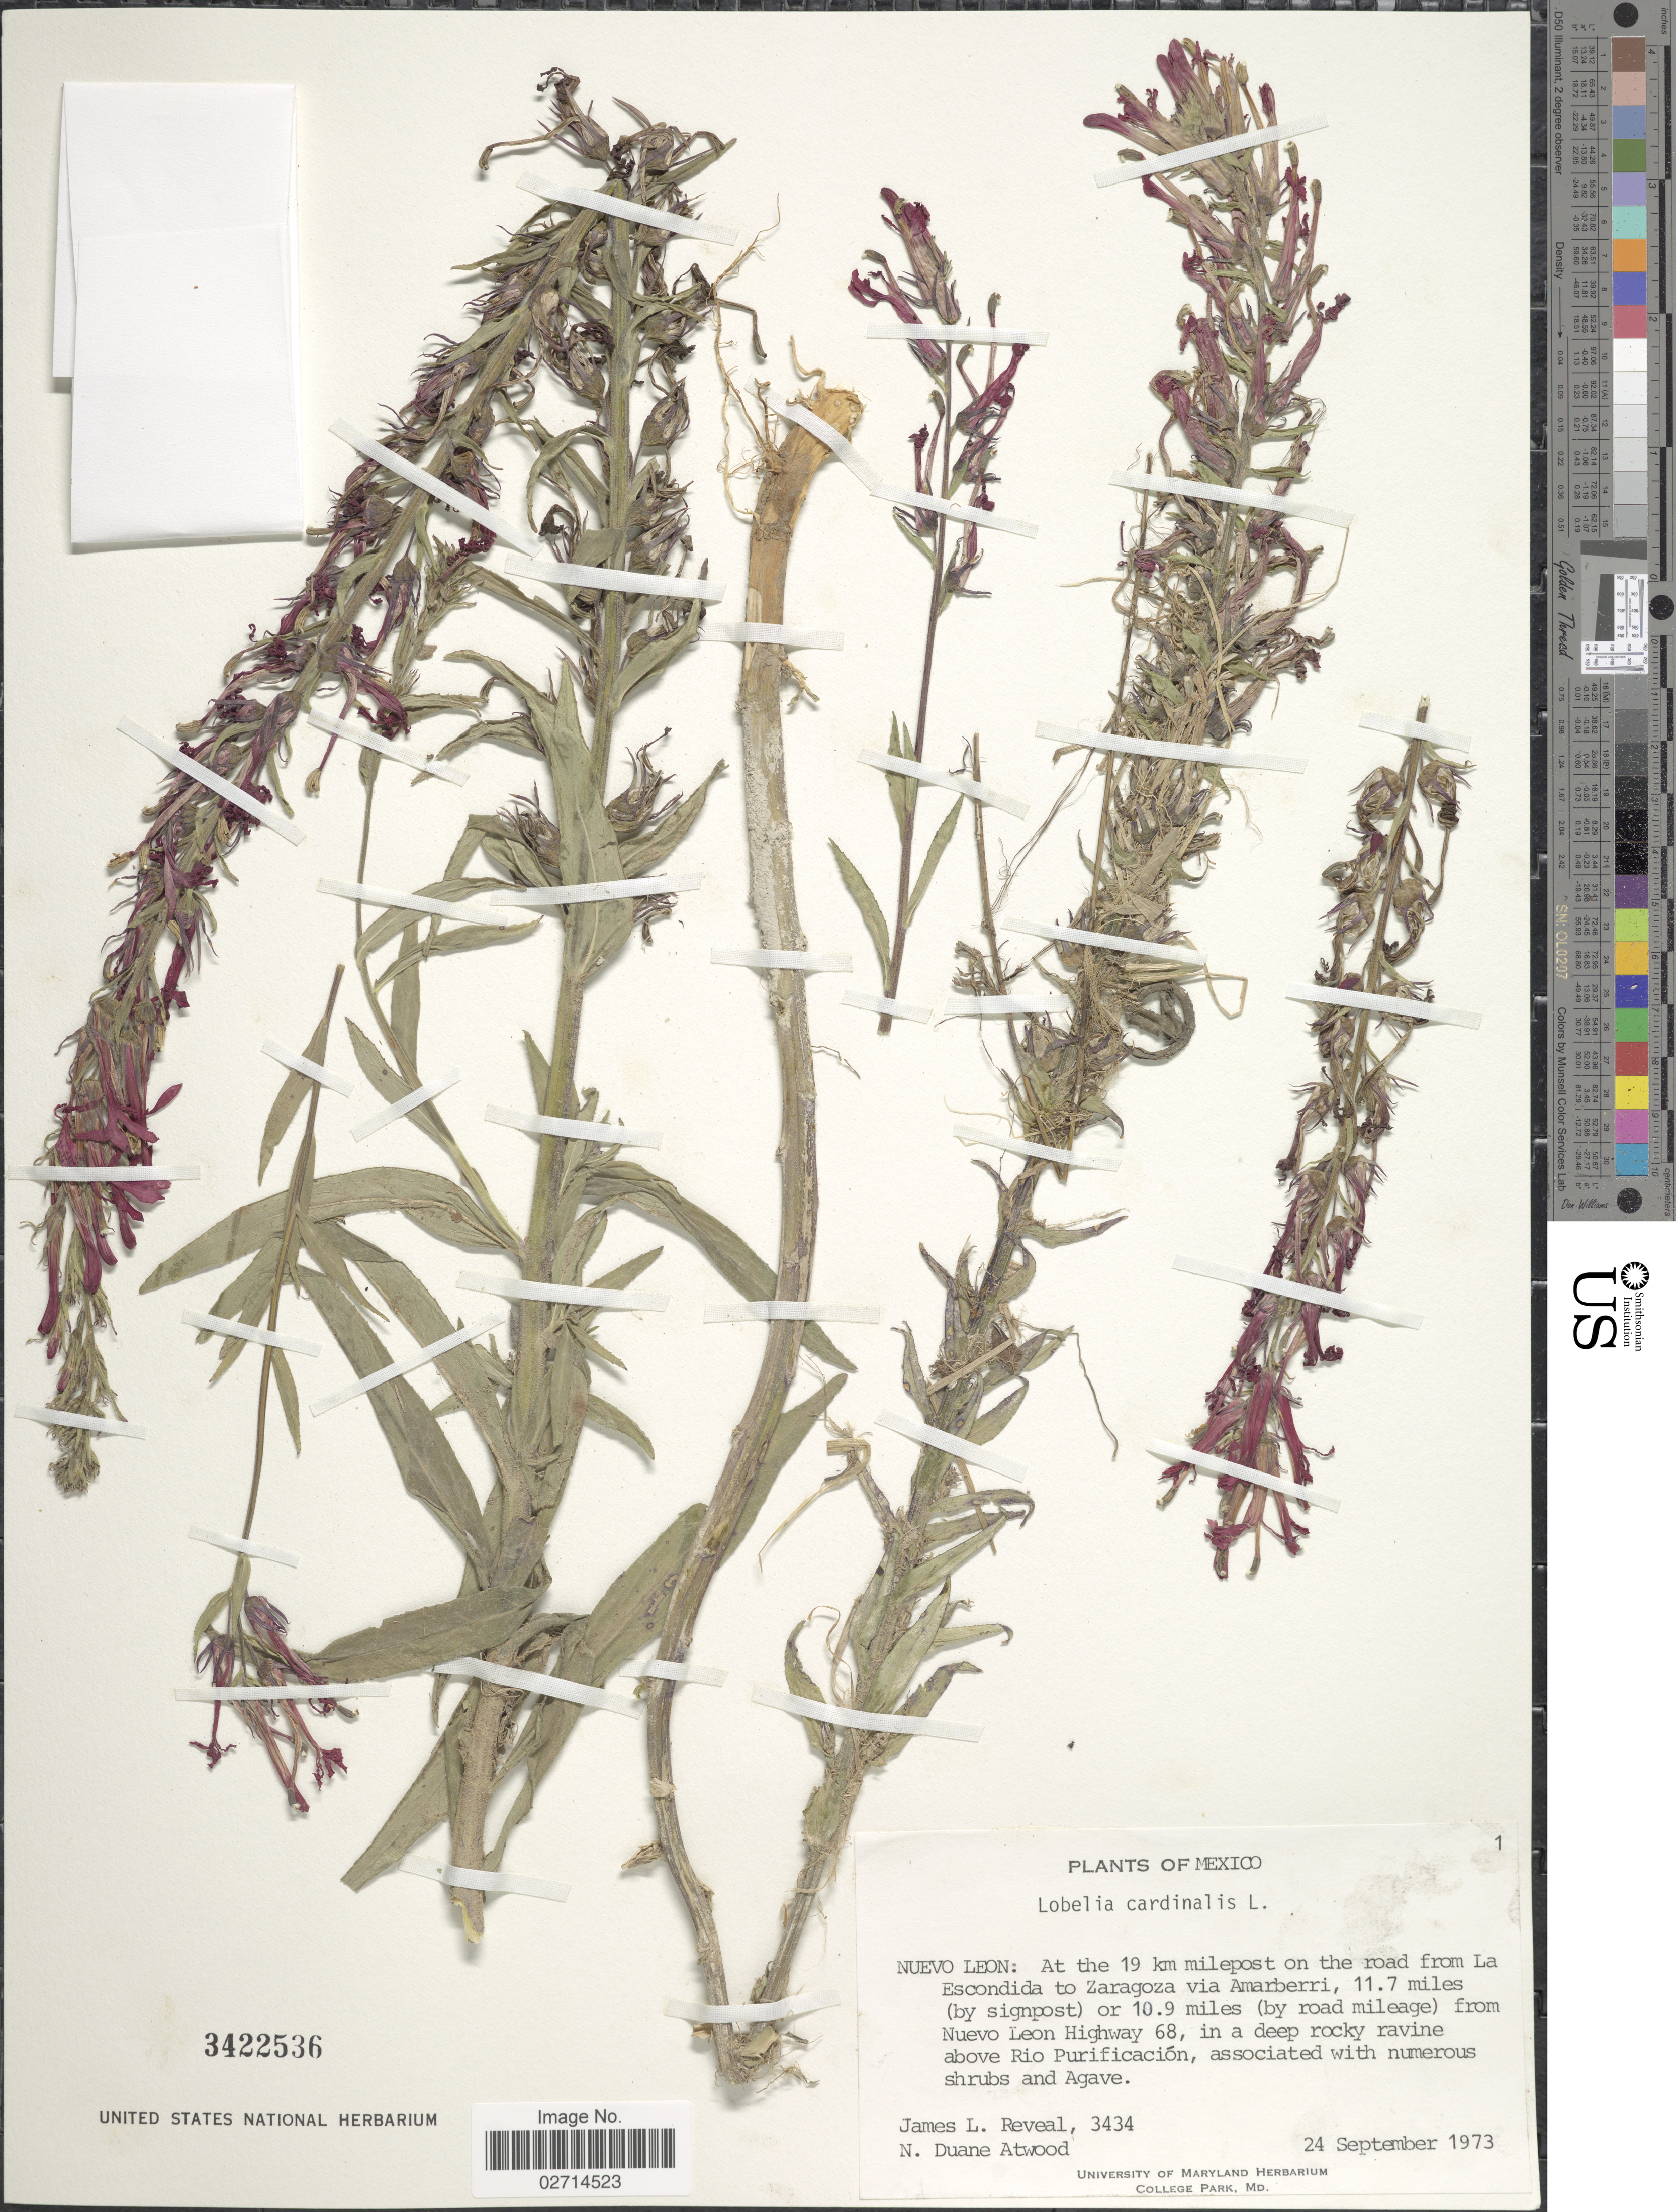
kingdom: Plantae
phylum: Tracheophyta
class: Magnoliopsida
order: Asterales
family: Campanulaceae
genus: Lobelia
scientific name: Lobelia cardinalis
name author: L.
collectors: J. L. Reveal & N. Atwood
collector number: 3434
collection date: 1973-09-24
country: Mexico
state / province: Nuevo León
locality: At the 18 km milepost on the road from La Escondida to Zaragoza via Amarberri, 11.7 miles (by signpost) or 10.9 miles (by road mileage) from Nuevo Leon Highway 68, in a deep rocky ravine above Rio Purificacion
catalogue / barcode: US 3422536